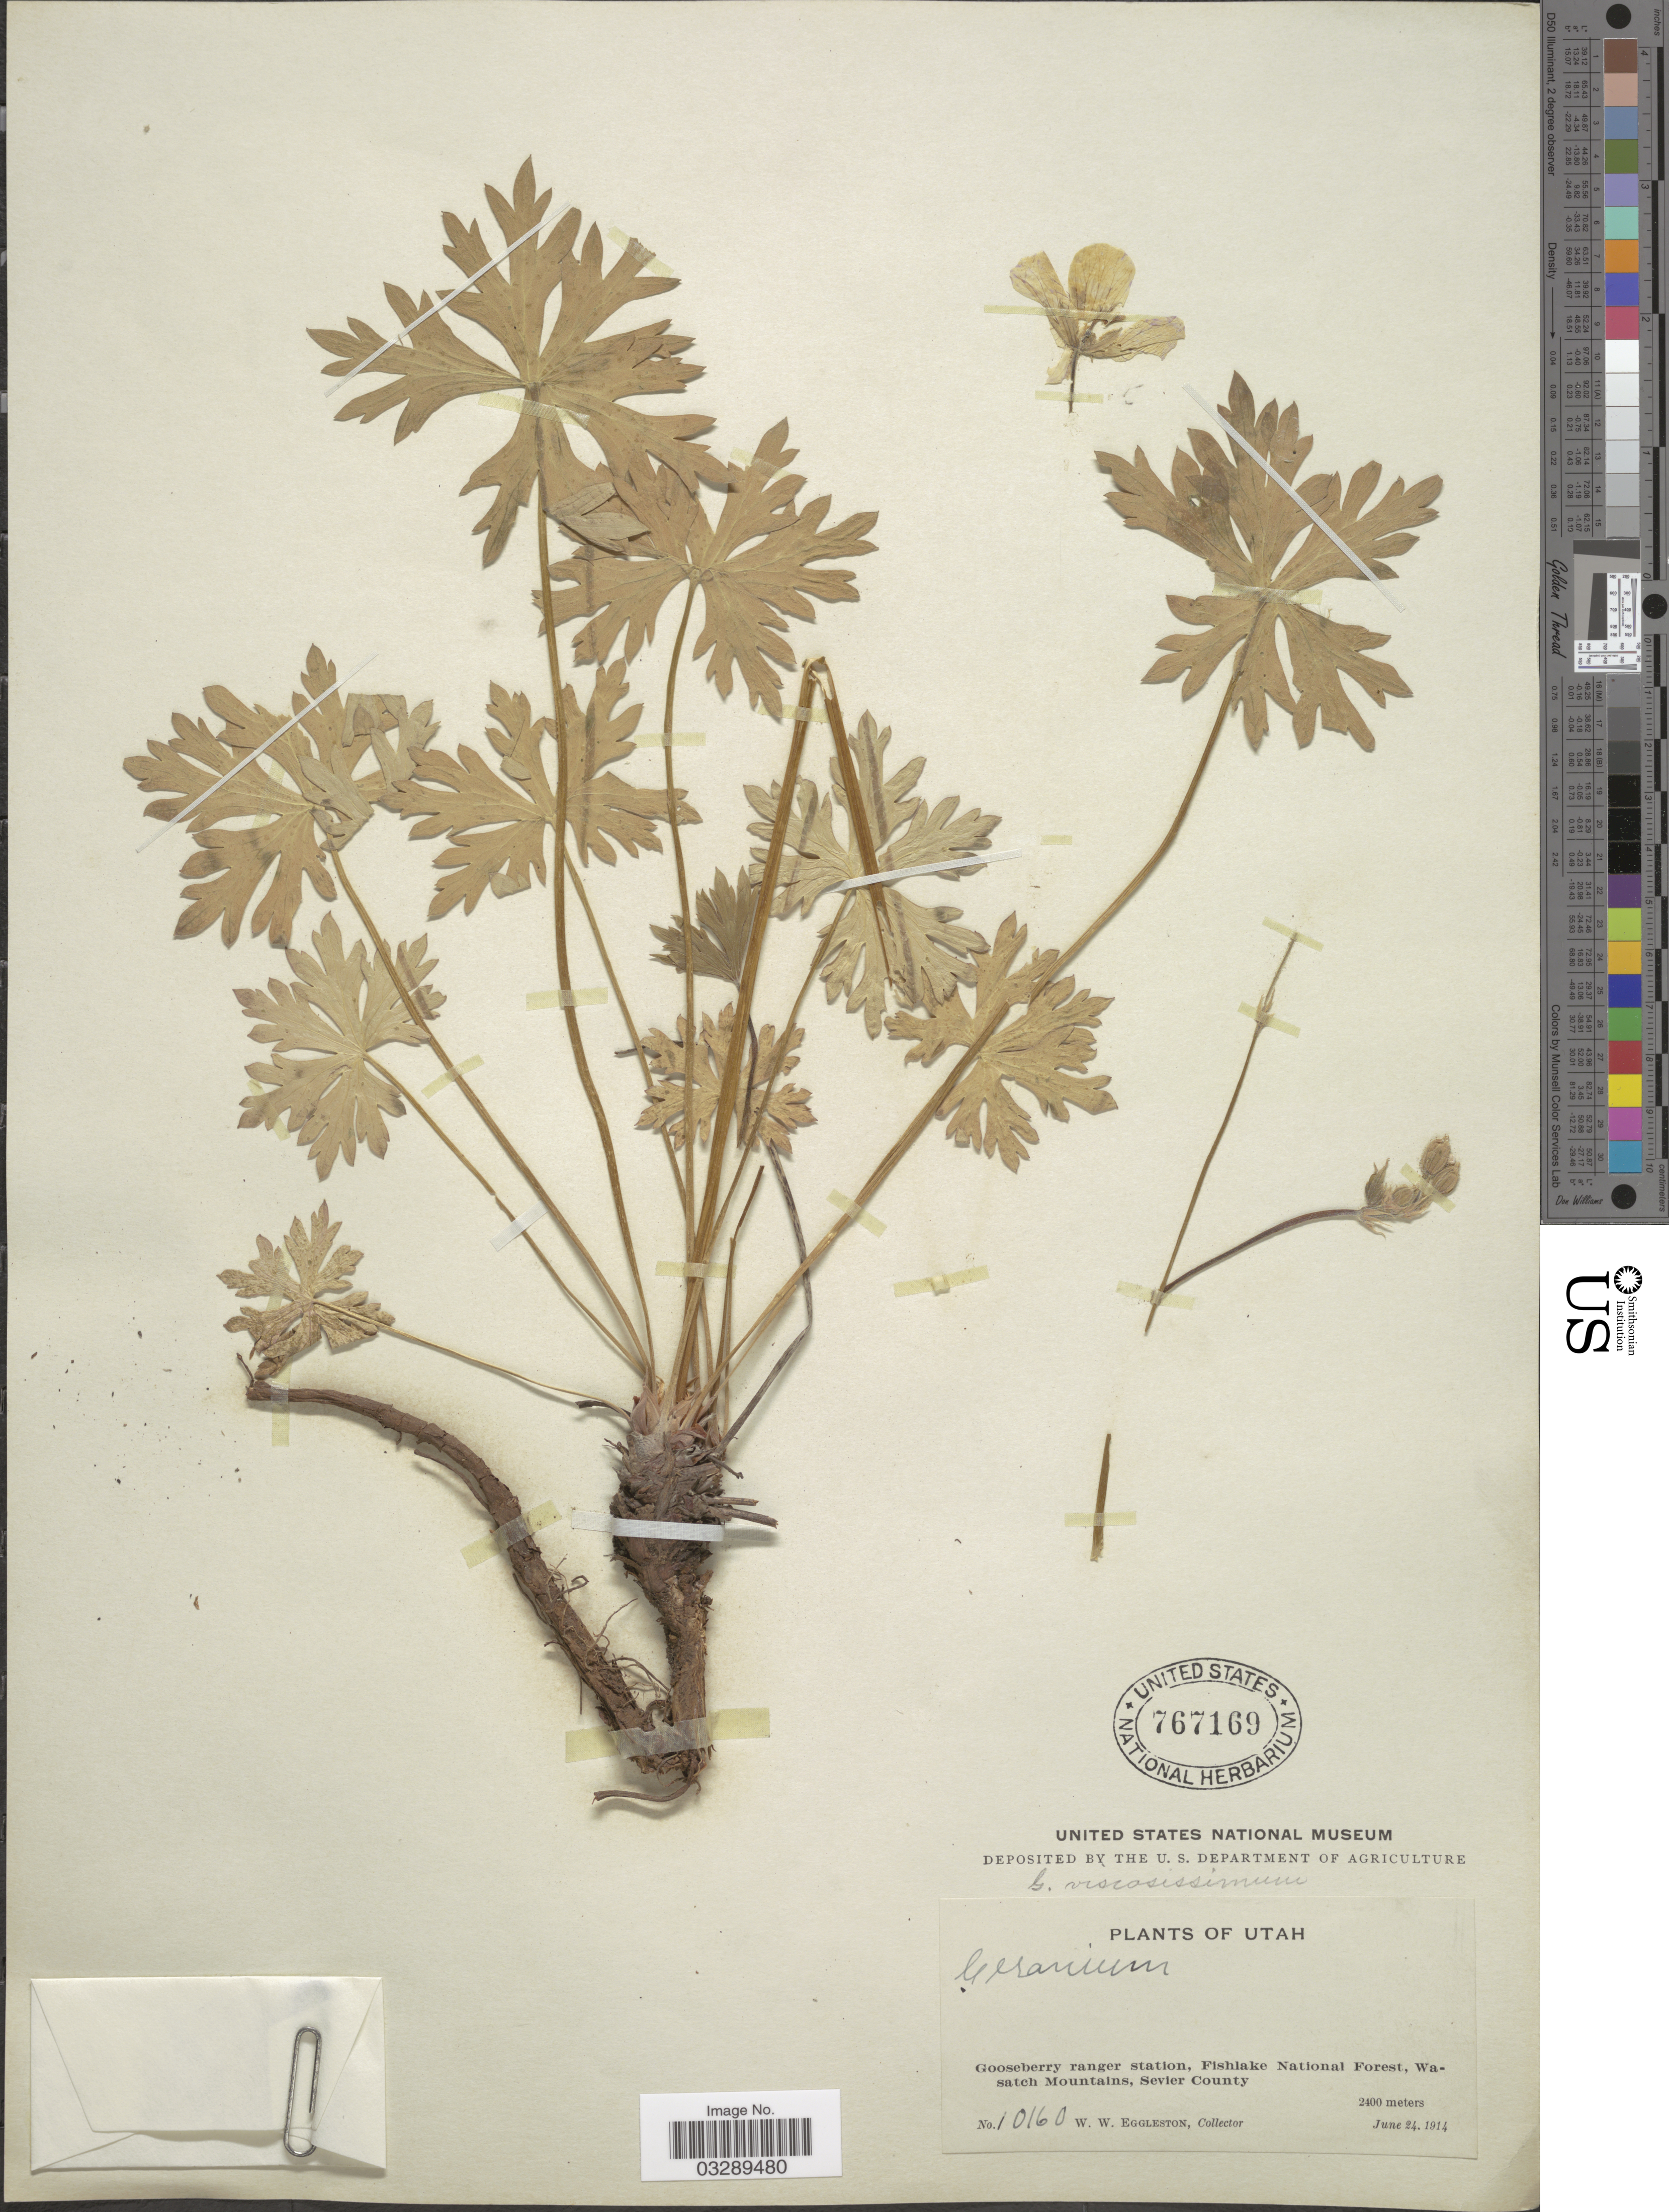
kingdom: Plantae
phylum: Tracheophyta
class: Magnoliopsida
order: Geraniales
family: Geraniaceae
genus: Geranium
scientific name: Geranium sp.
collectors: W. W. Eggleston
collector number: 10160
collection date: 1914-06-24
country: United States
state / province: Utah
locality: Gooseberry ranger station, Fishlake National Forest, Wasatch Mountains, Sevier County.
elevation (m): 2400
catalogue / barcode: US 767169